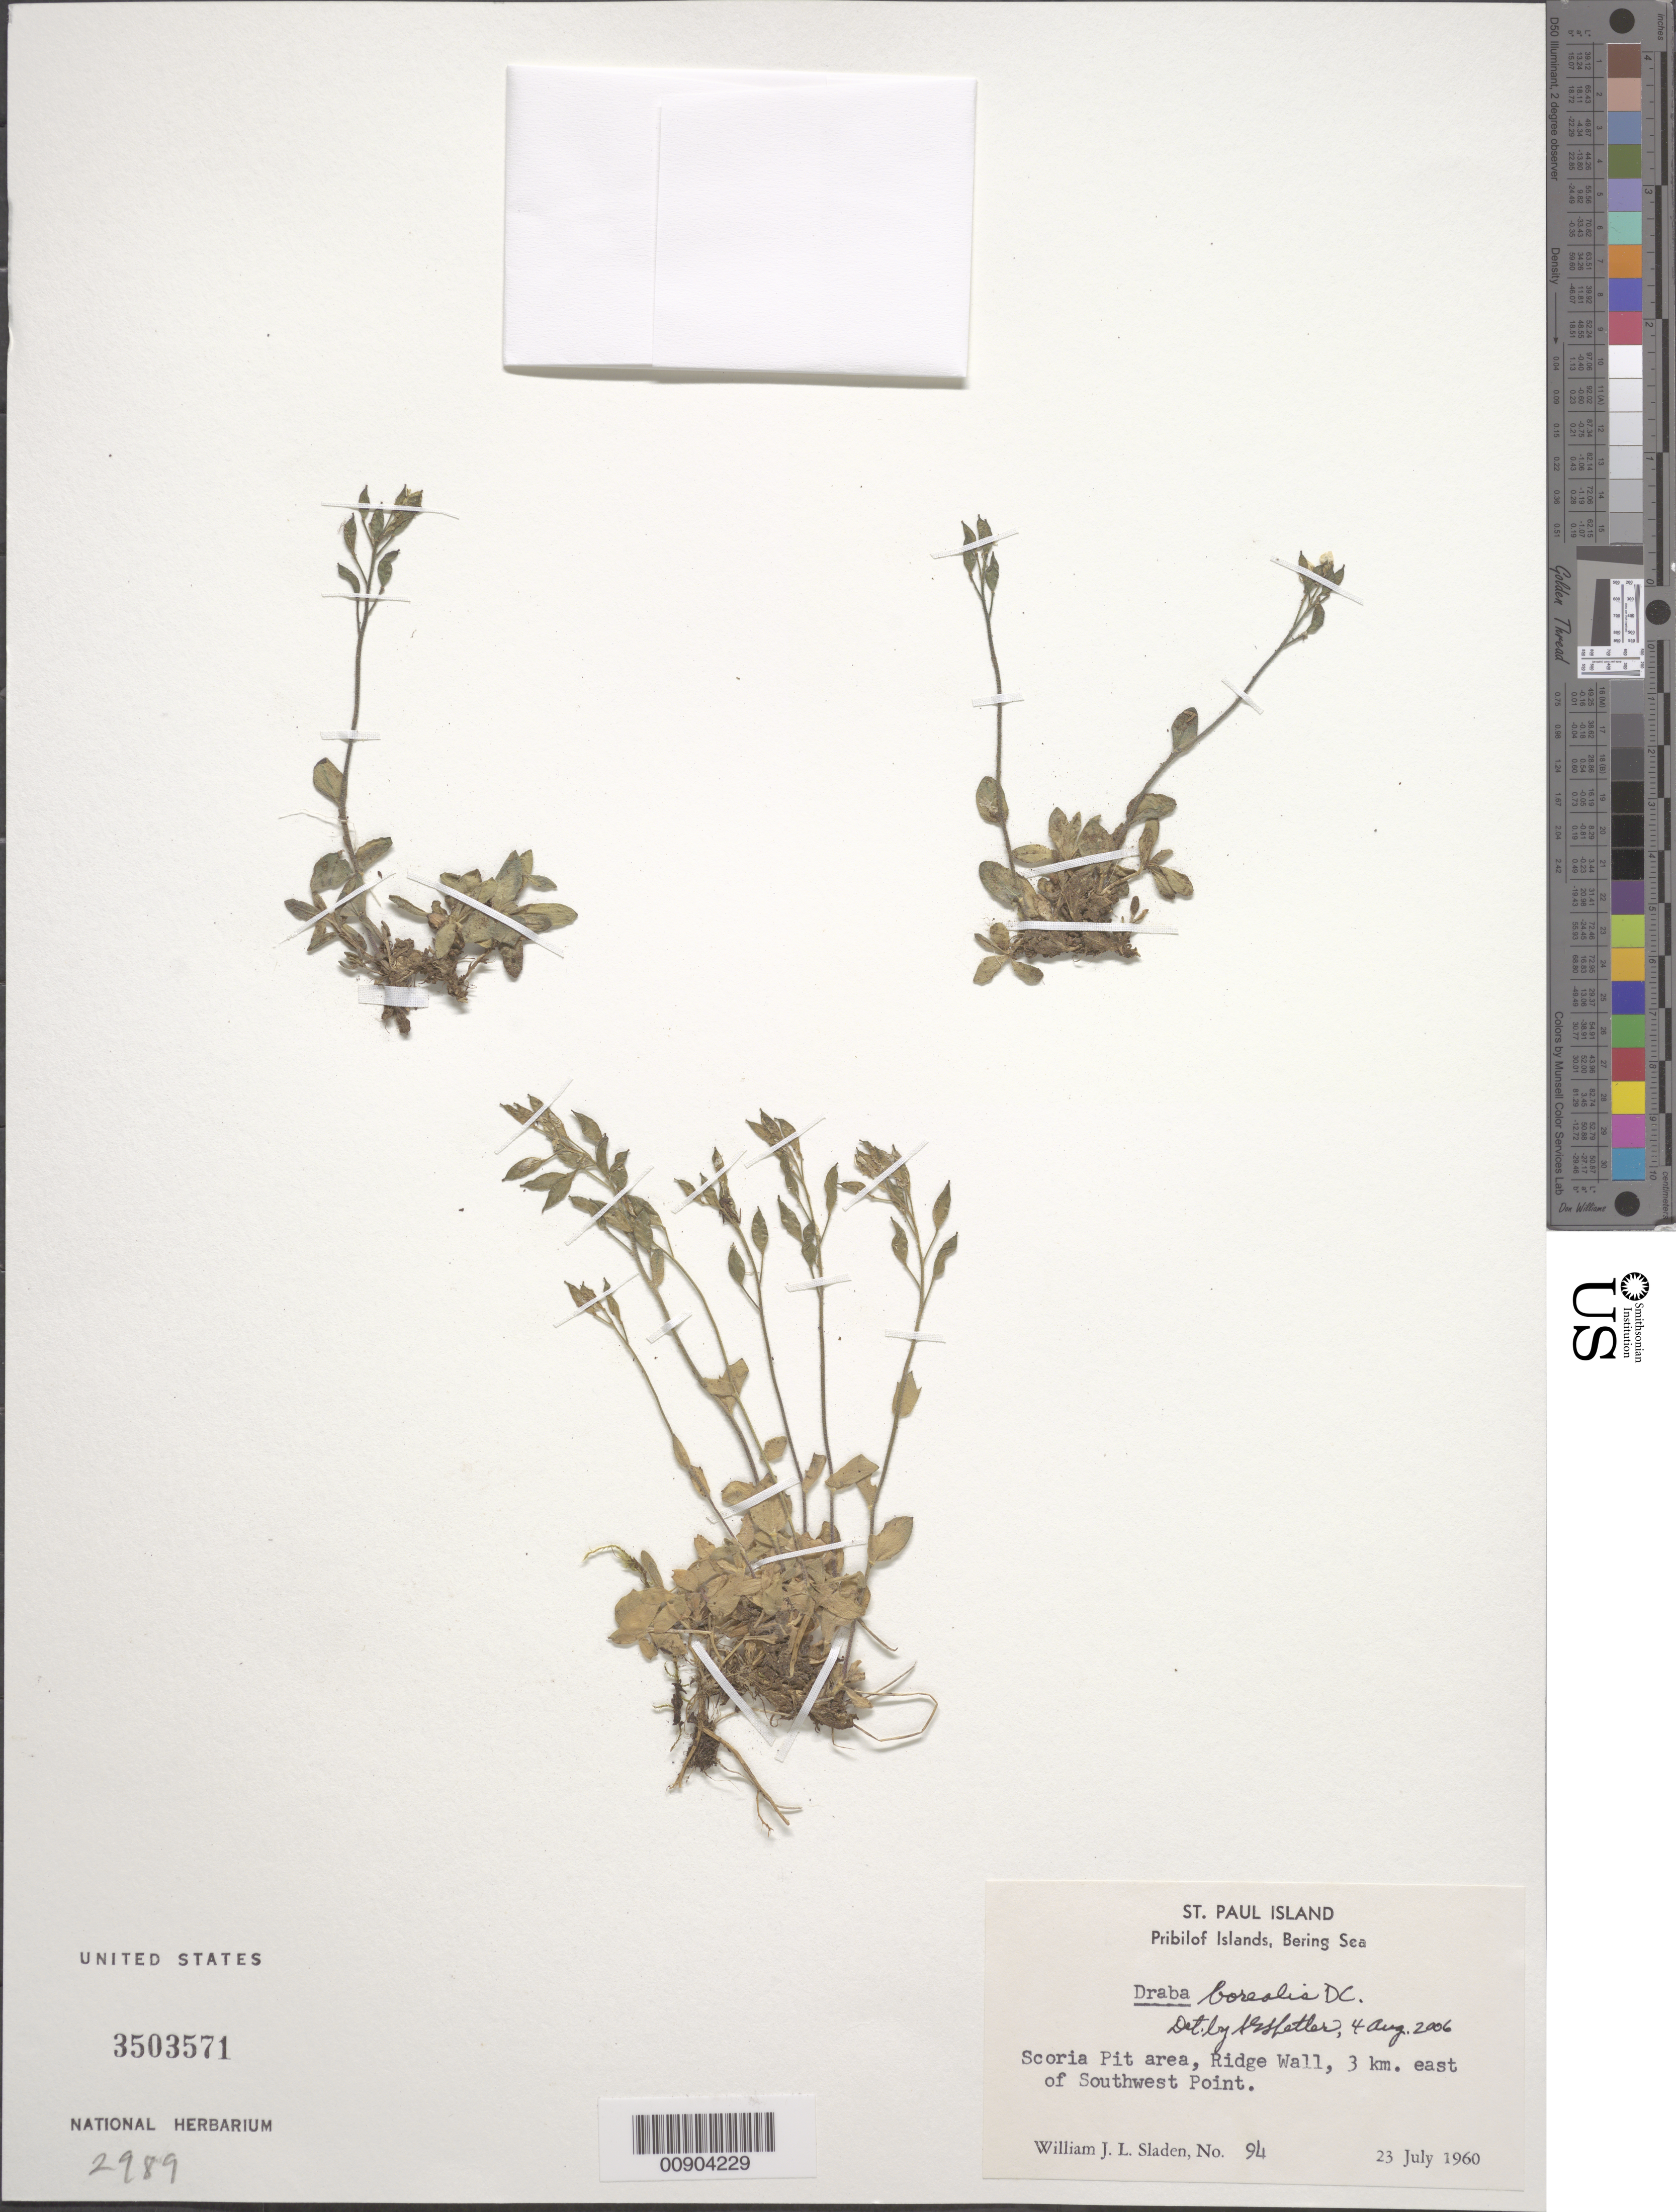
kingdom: Plantae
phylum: Tracheophyta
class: Magnoliopsida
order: Brassicales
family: Brassicaceae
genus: Draba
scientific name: Draba borealis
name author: DC.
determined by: Shetler, Stanwyn G., (US), NMNH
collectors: W. Sladen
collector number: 94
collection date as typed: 23 Jul 1960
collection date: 1960-07-23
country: United States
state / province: Alaska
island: St. Paul Island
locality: St. Paul Island. Scoria Pit Area, Ridge Wall, 3 km. east of Southwest Point., Bering Sea, Pribilof Islands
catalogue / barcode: US 3503571